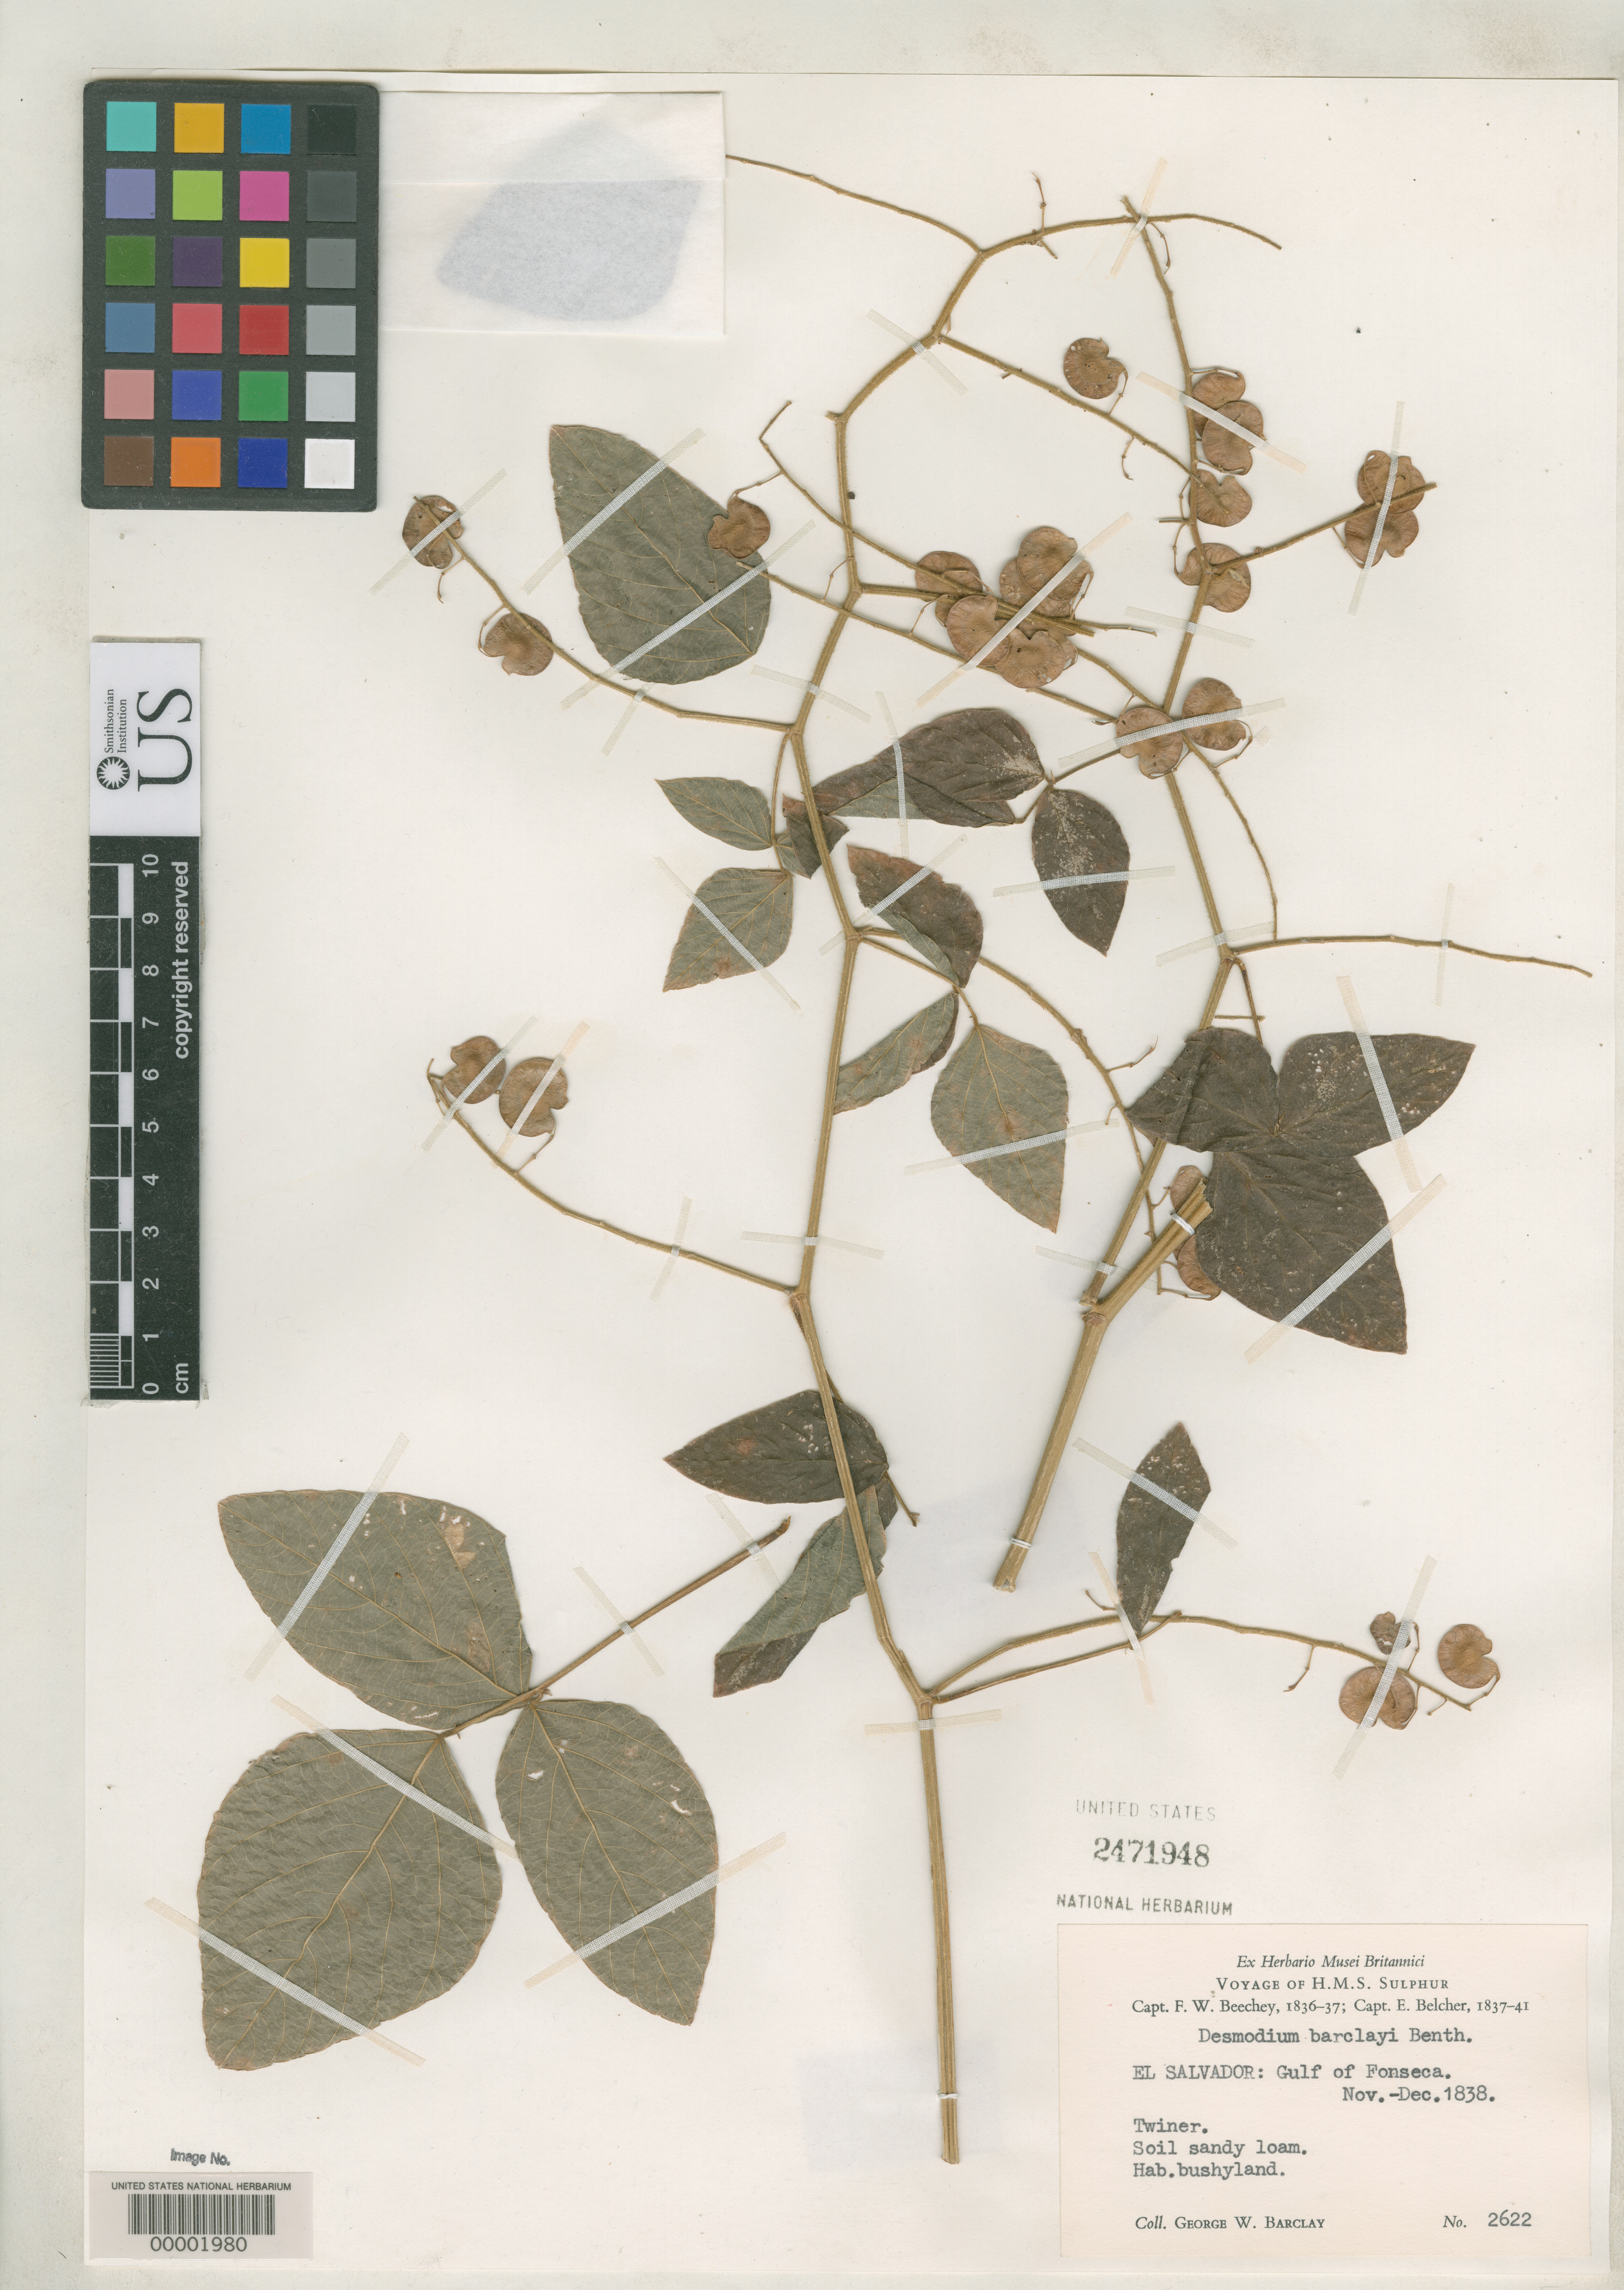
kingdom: Plantae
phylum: Tracheophyta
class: Magnoliopsida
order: Fabales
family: Fabaceae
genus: Desmodium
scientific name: Desmodium barclayi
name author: Benth.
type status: Isotype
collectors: G. W. Barclay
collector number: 2622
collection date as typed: Nov 1838 to -- Dec 1838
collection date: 1838-11/1838-12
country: El Salvador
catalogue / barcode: US 2471948